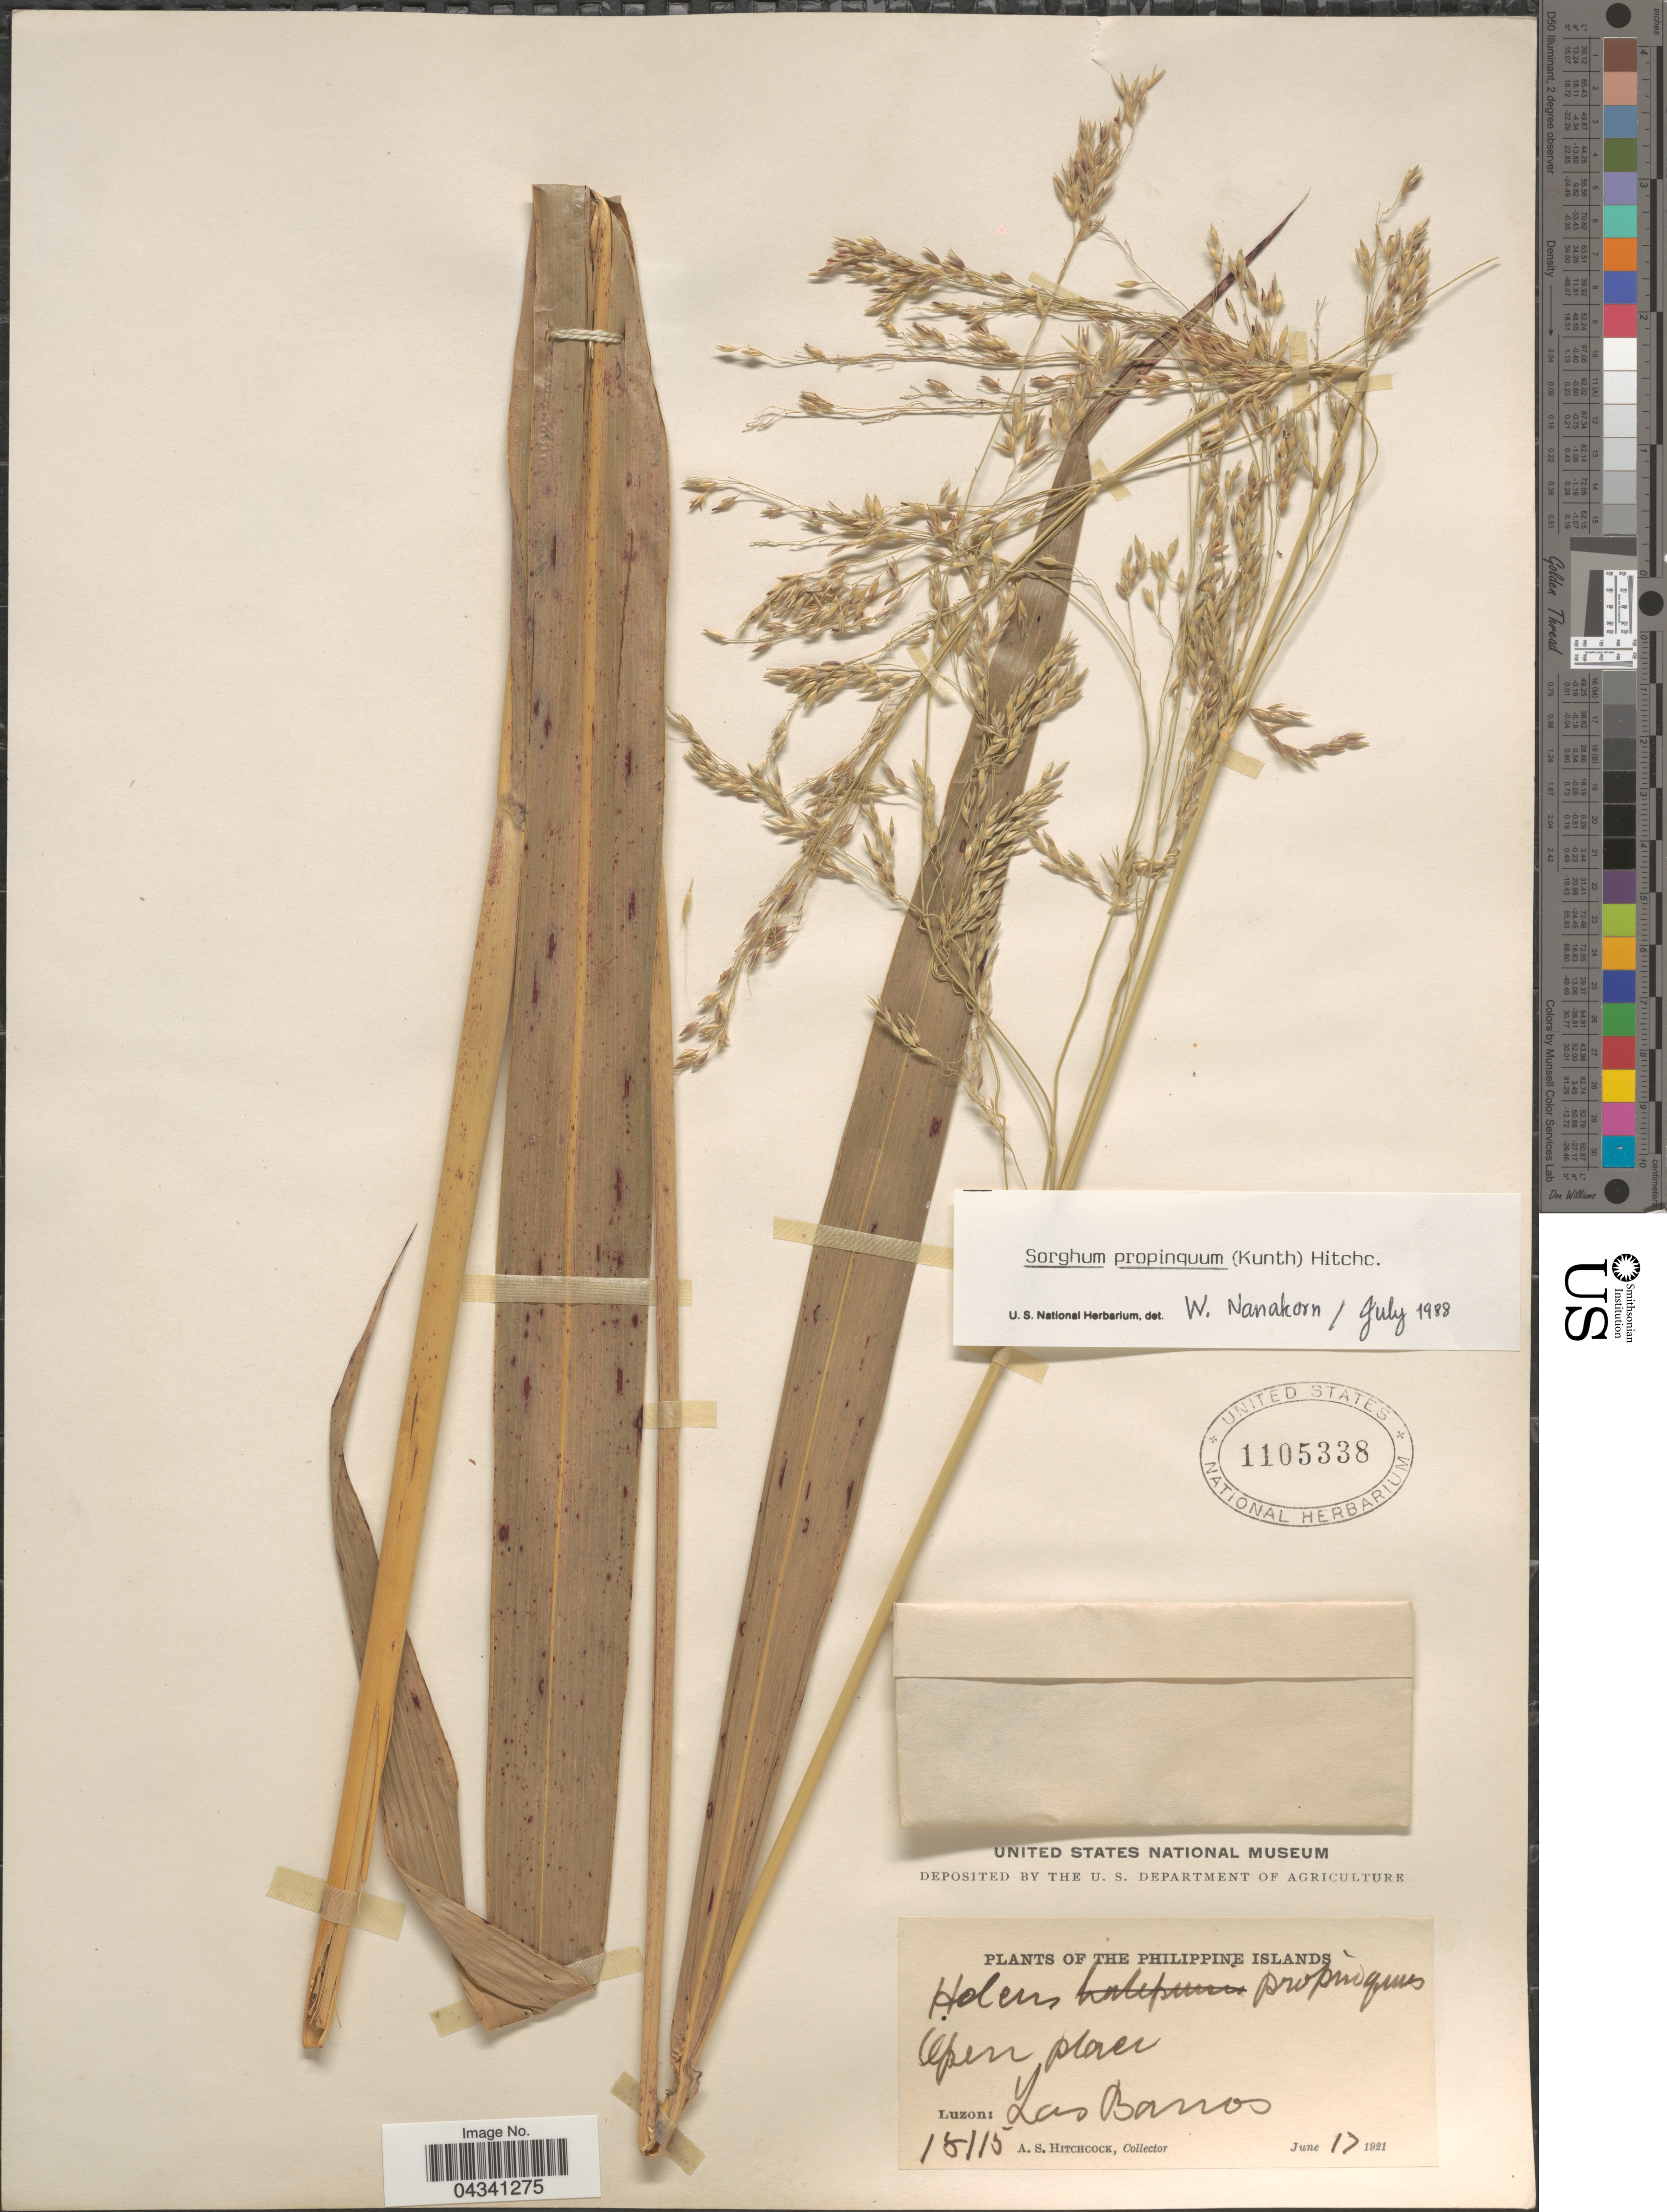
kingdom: Plantae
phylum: Tracheophyta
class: Liliopsida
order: Poales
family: Poaceae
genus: Sorghum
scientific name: Sorghum propinquum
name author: (Kunth) Hitchc.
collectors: A. S. Hitchcock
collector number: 18115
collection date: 1921-06-17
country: Philippines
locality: Philippine Islands. Luzon: Los Banos.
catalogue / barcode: US 1105338